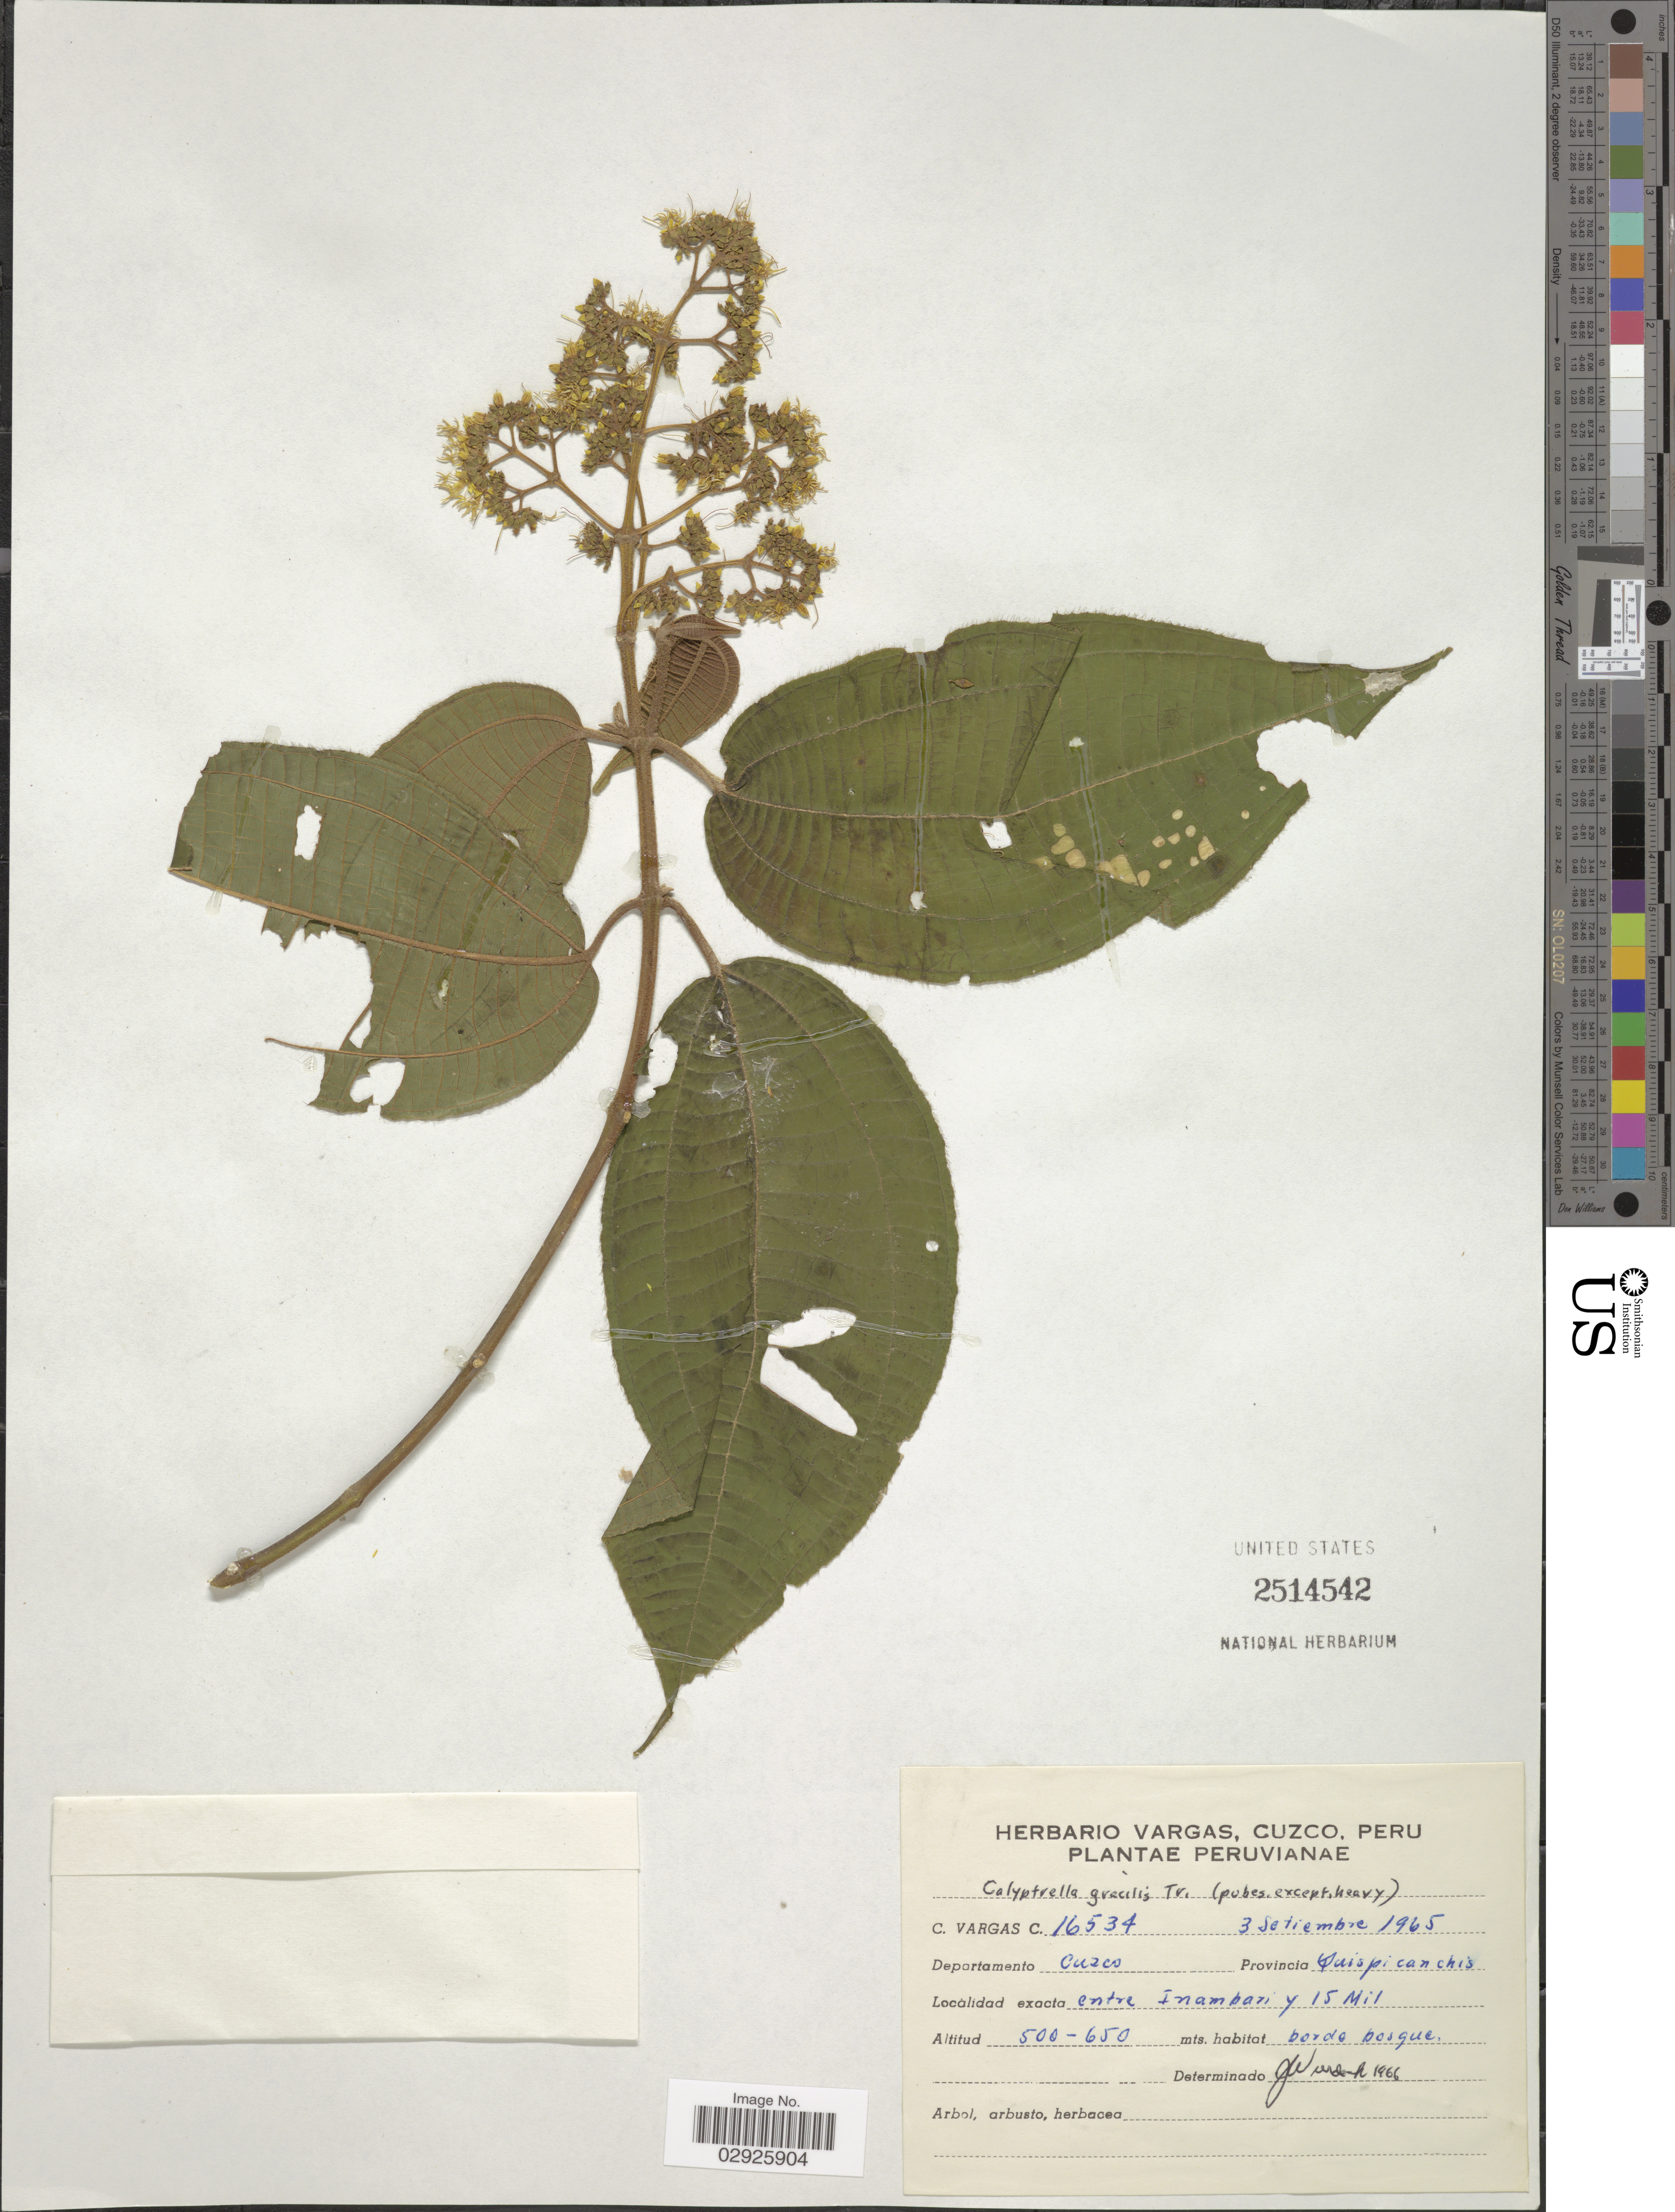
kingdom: Plantae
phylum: Tracheophyta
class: Magnoliopsida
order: Myrtales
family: Melastomataceae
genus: Graffenrieda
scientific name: Graffenrieda gracilis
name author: (Triana) L.O. Williams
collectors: C. Vargas Calderón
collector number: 16534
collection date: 1965-09-03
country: Peru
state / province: Cusco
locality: Departamento Cuzco. Provincia Quispicanchis. Entre Inambari y 15 Mil.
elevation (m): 500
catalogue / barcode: US 2514542